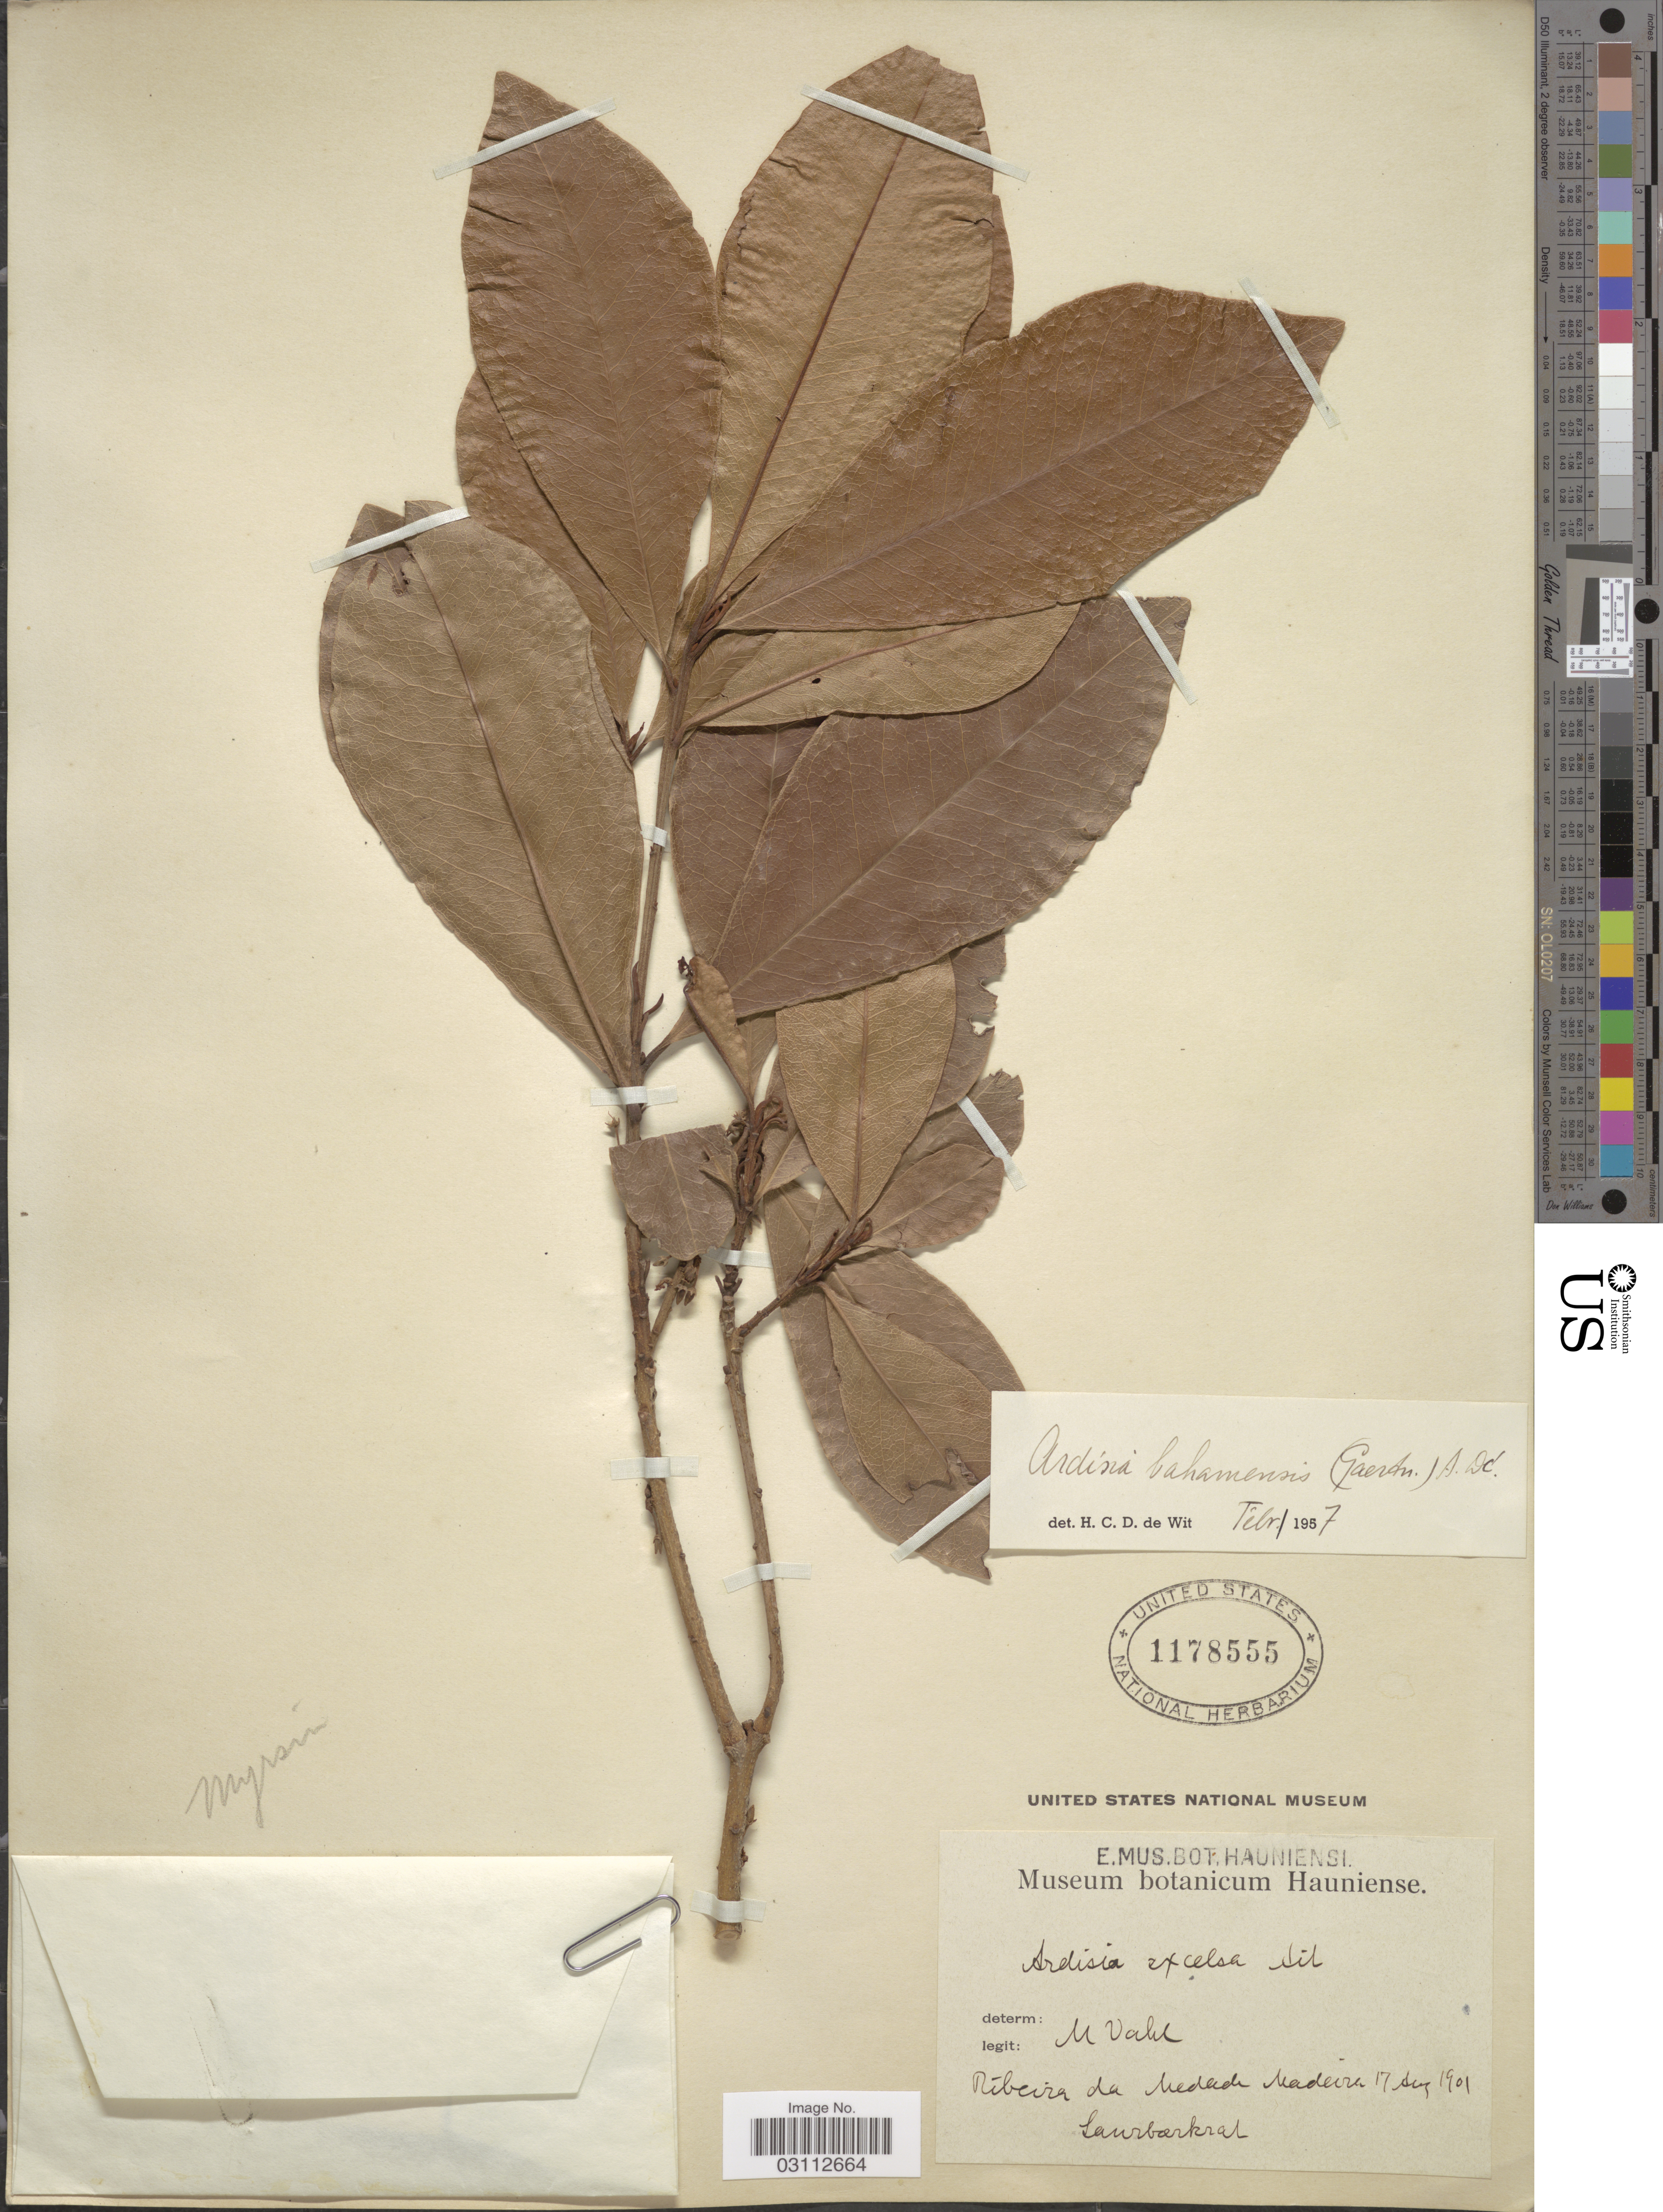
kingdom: Plantae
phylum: Tracheophyta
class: Magnoliopsida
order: Ericales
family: Primulaceae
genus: Ardisia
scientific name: Ardisia bahamensis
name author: A. DC.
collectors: M. Vahl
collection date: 1901-12-17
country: Portugal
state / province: Madeira (Aut. Reg.)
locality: Ribeira de Medade Madeira, Lawborkral [interpreted].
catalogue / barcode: US 1178555